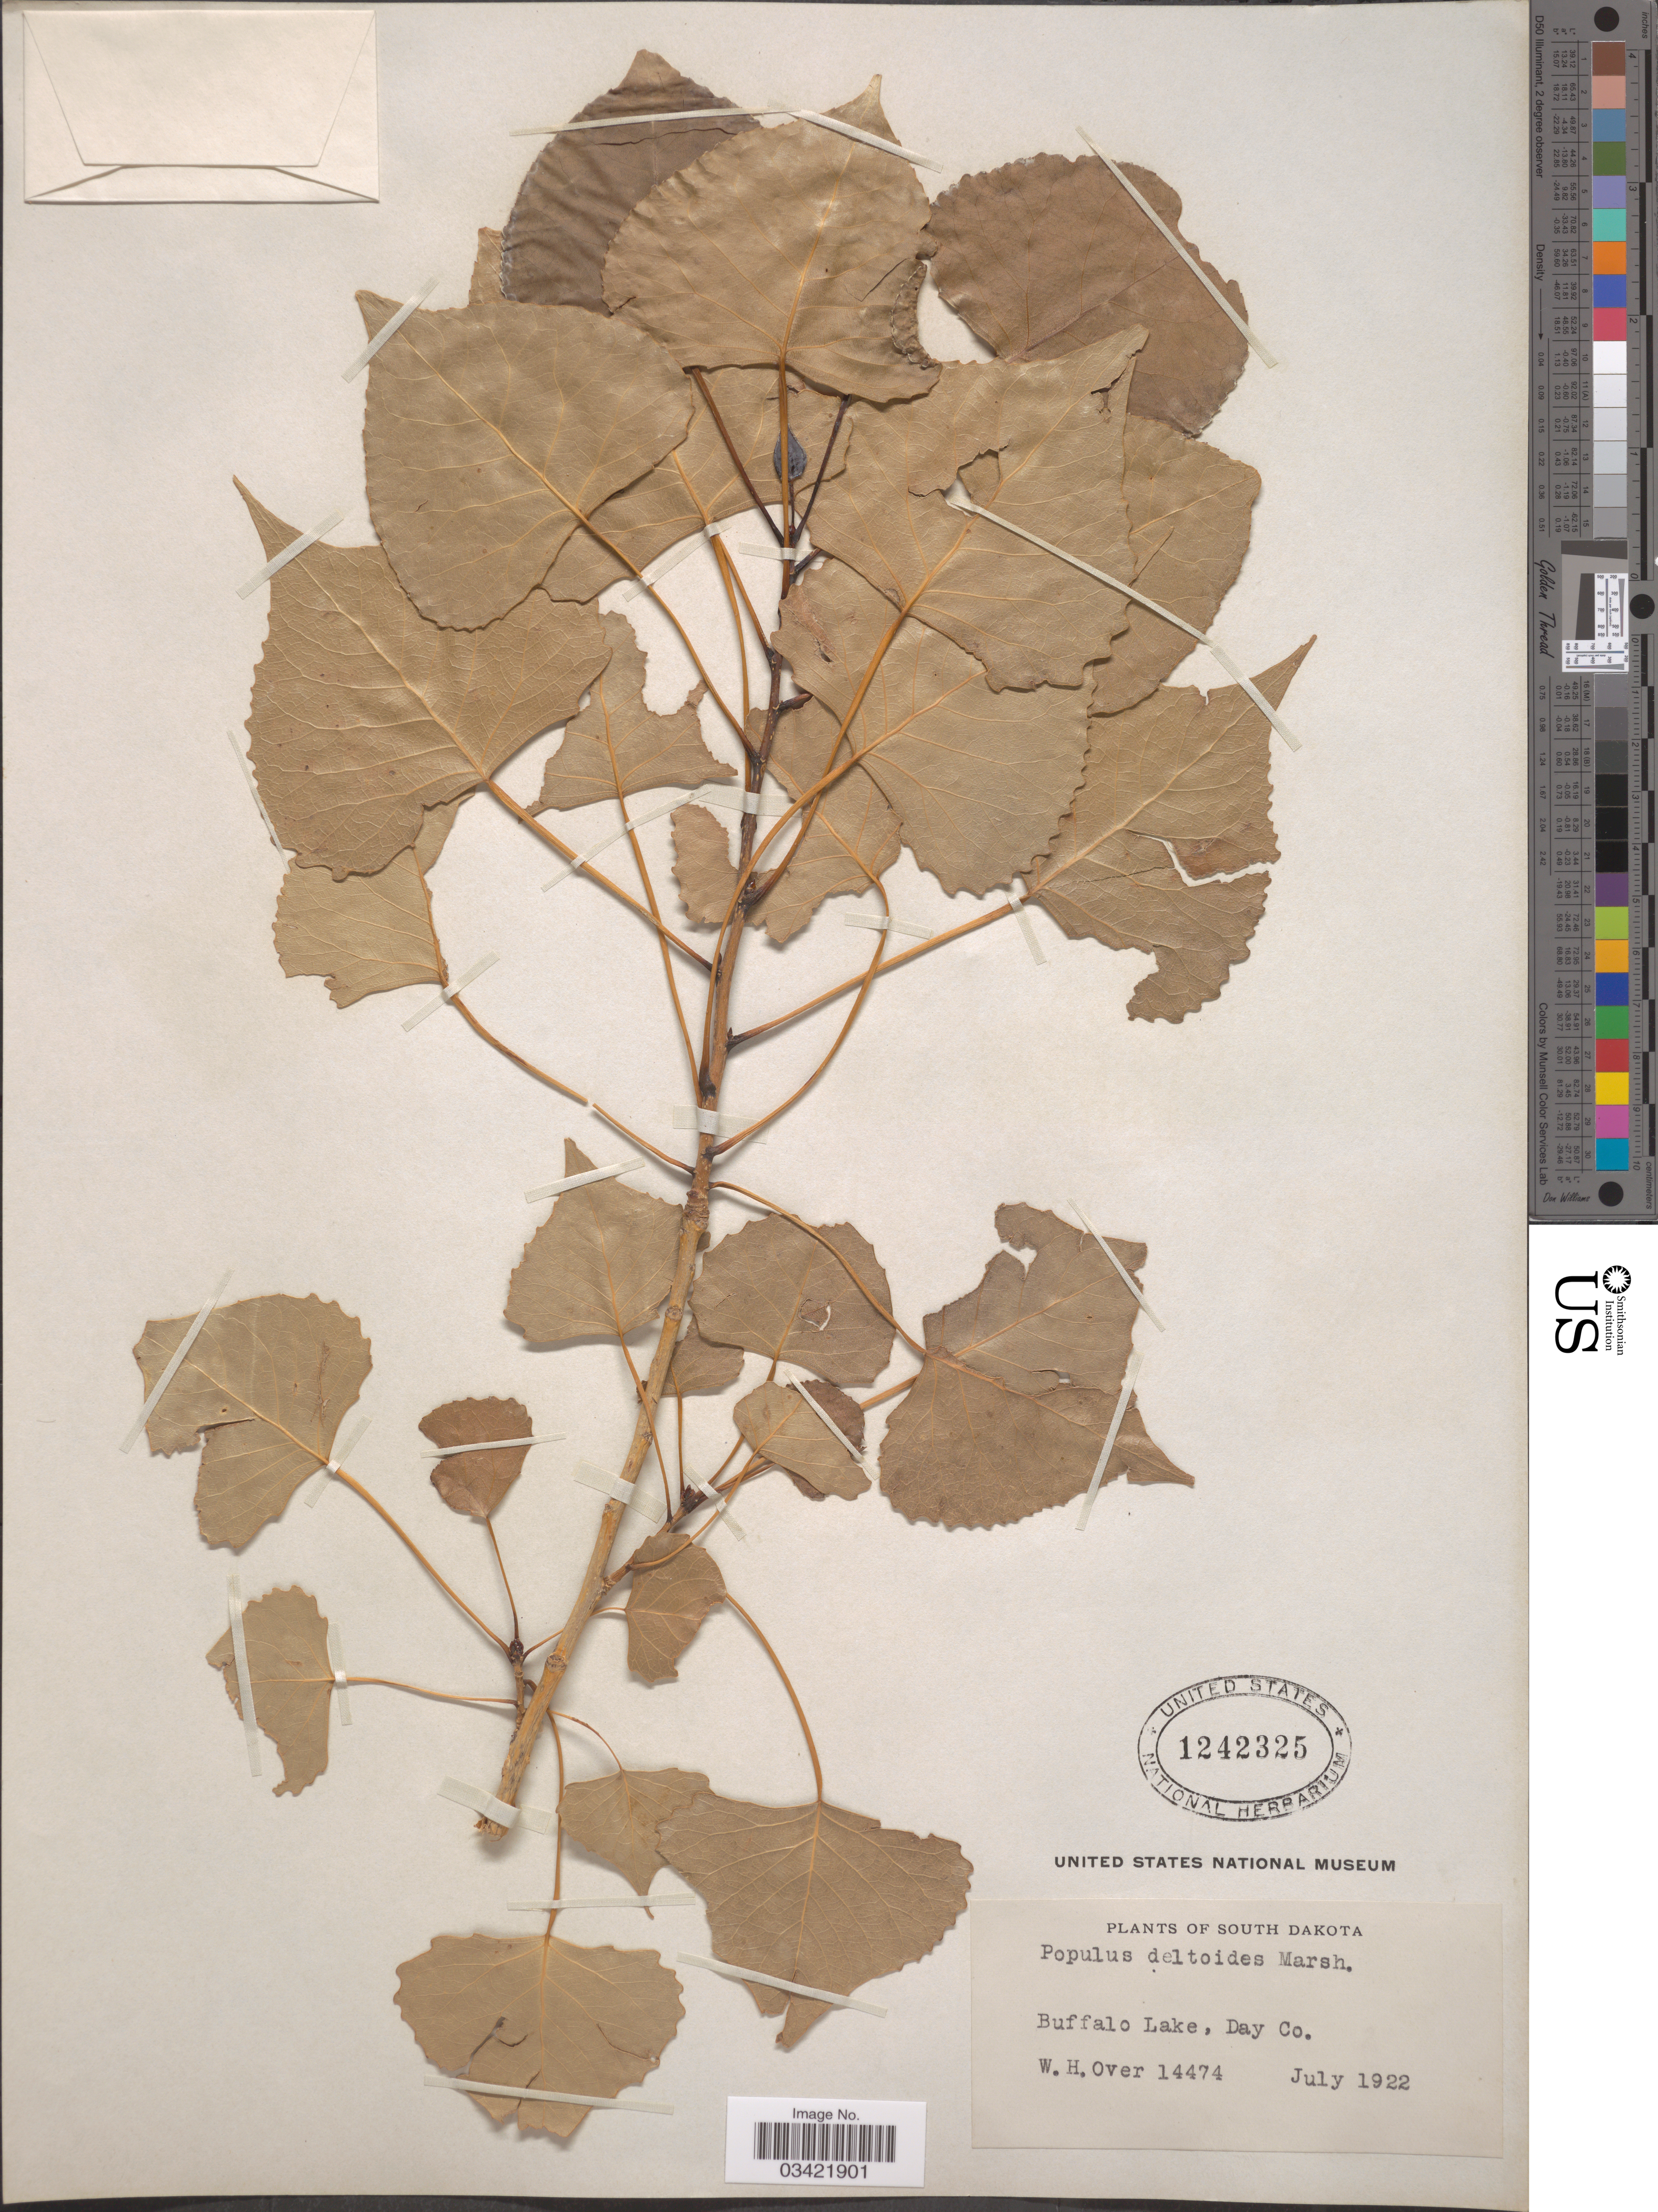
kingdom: Plantae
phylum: Tracheophyta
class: Magnoliopsida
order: Malpighiales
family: Salicaceae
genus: Populus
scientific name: Populus deltoides subsp. monilifera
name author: (Aiton) Eckenw.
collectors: W. Over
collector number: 14474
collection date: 1922-07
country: United States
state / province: South Dakota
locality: Buffalo Lake, Day Co.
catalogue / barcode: US 1242325